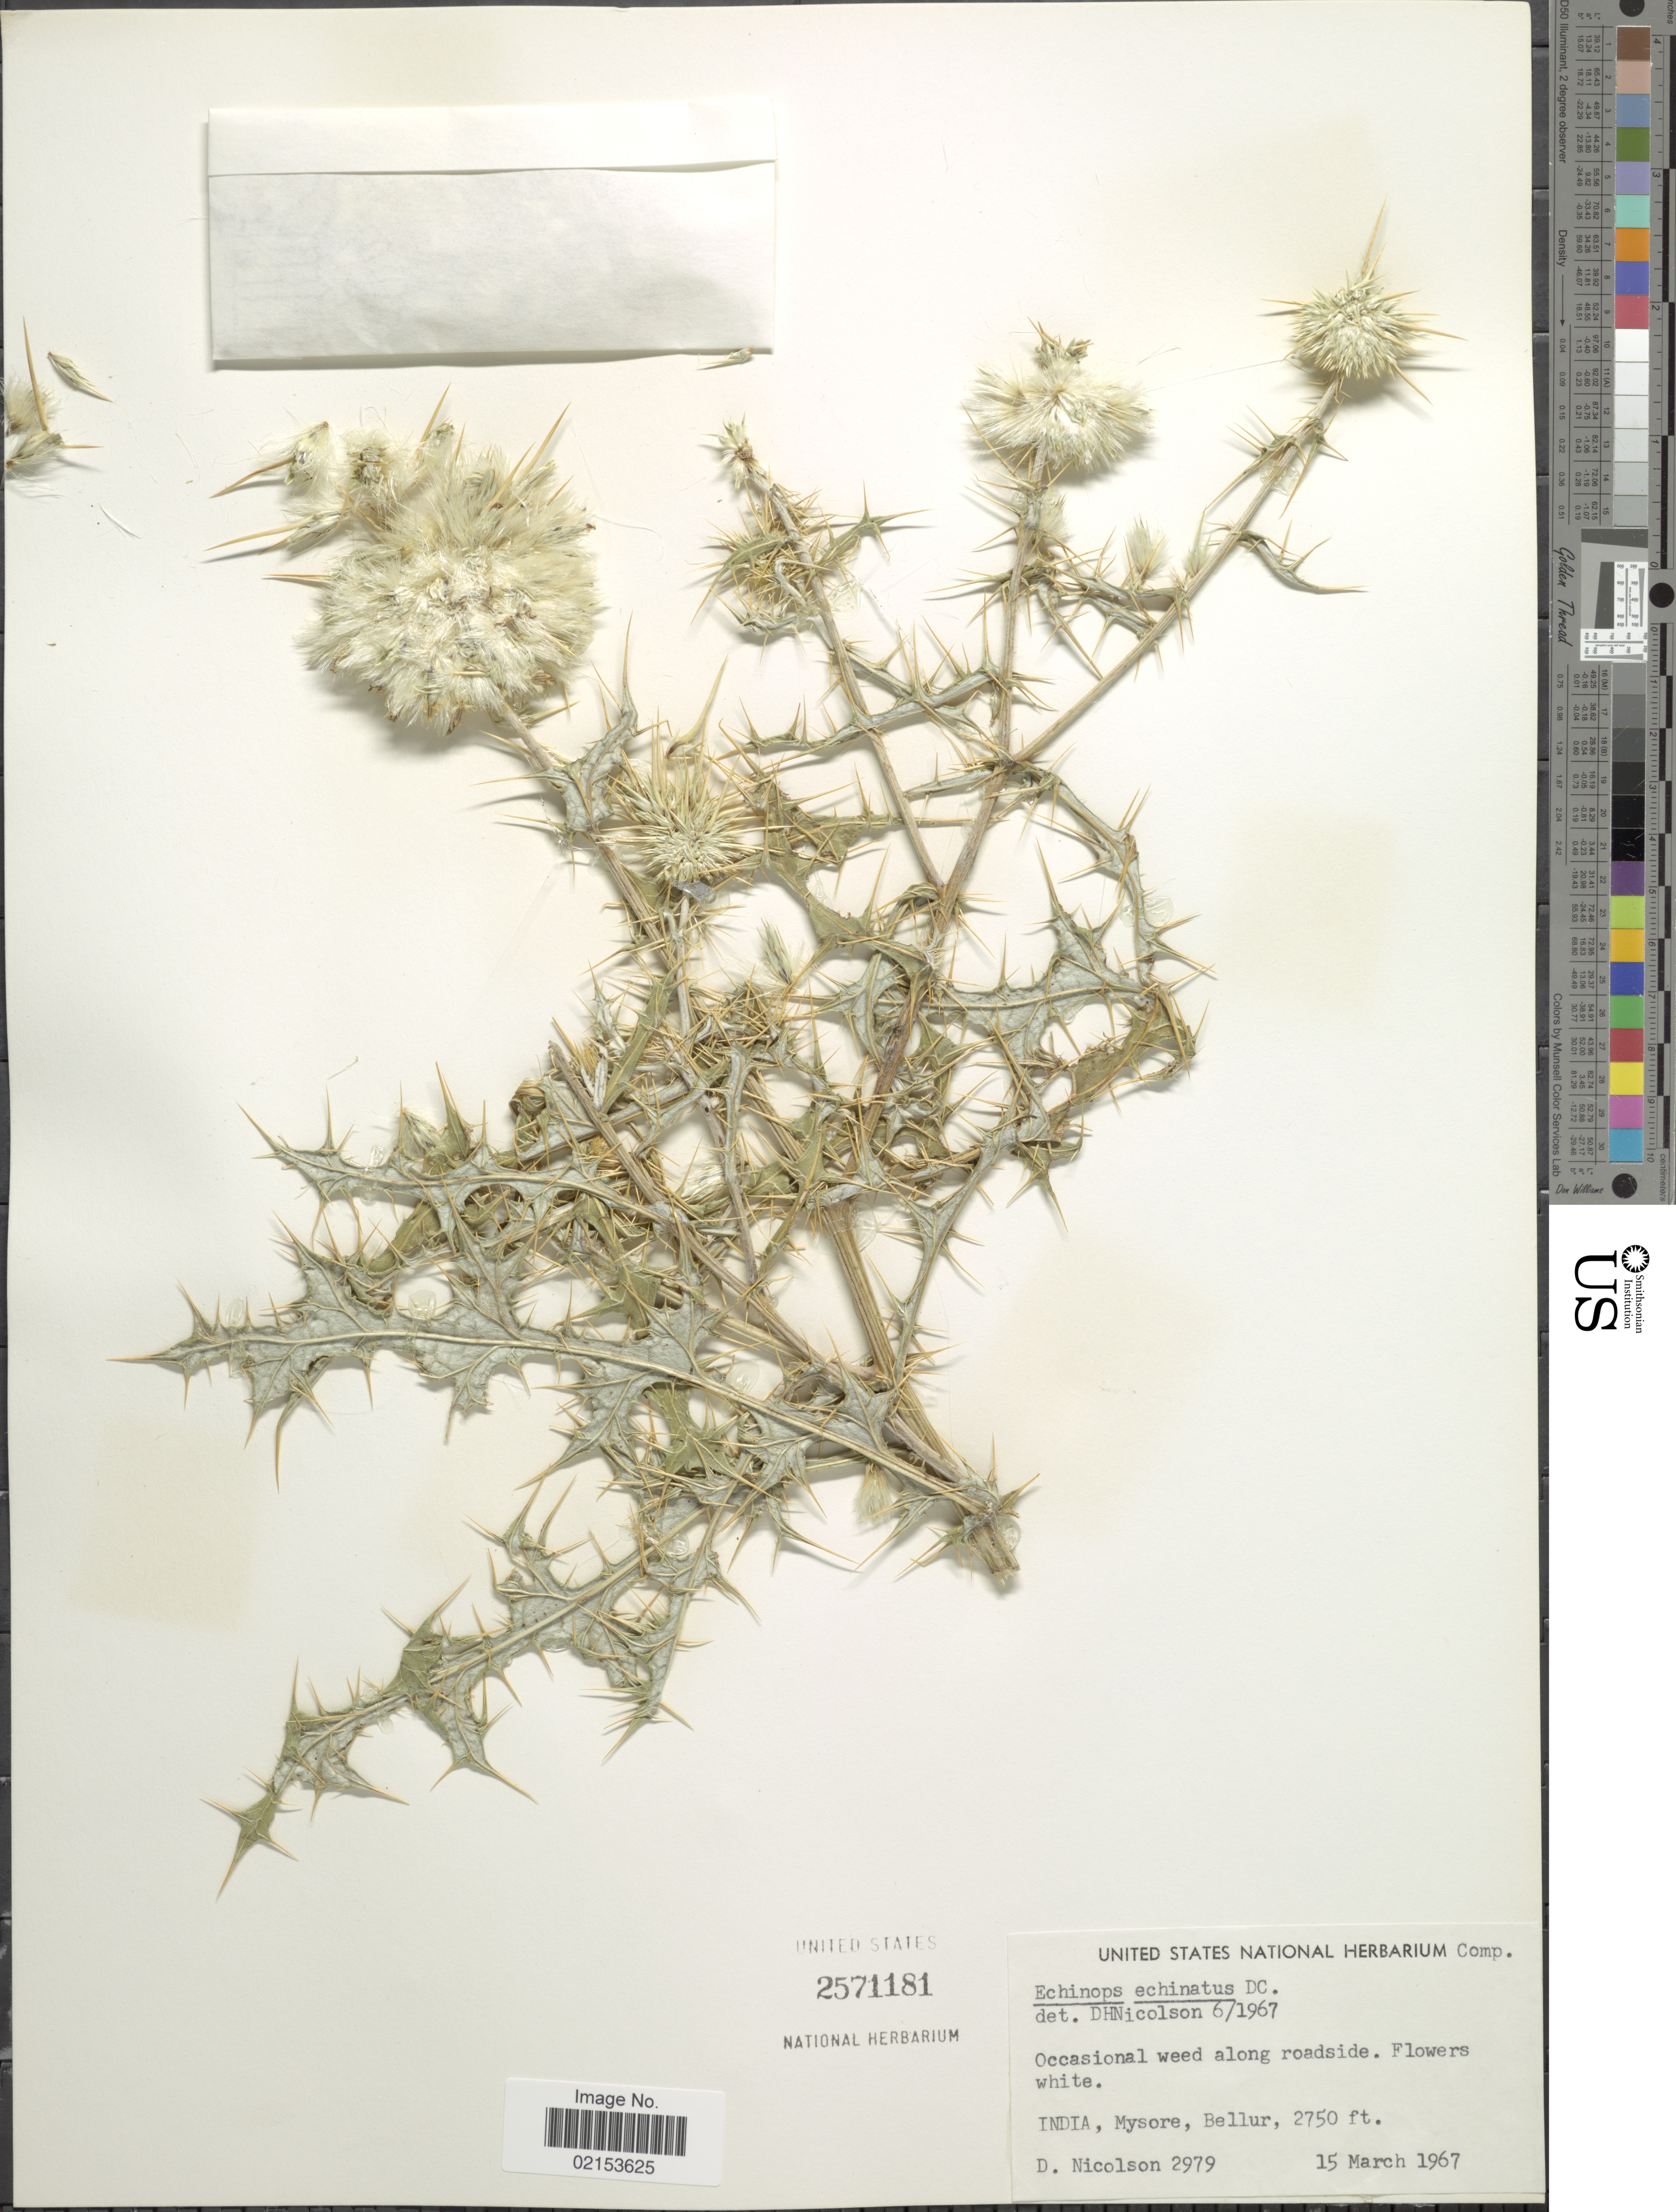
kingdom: Plantae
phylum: Tracheophyta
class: Magnoliopsida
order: Asterales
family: Asteraceae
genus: Echinops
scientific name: Echinops echinatus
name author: Roxb.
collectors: D. H. Nicolson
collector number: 2979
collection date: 1967-03-15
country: India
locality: Mysore, Bellur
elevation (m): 838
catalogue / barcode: US 2571181